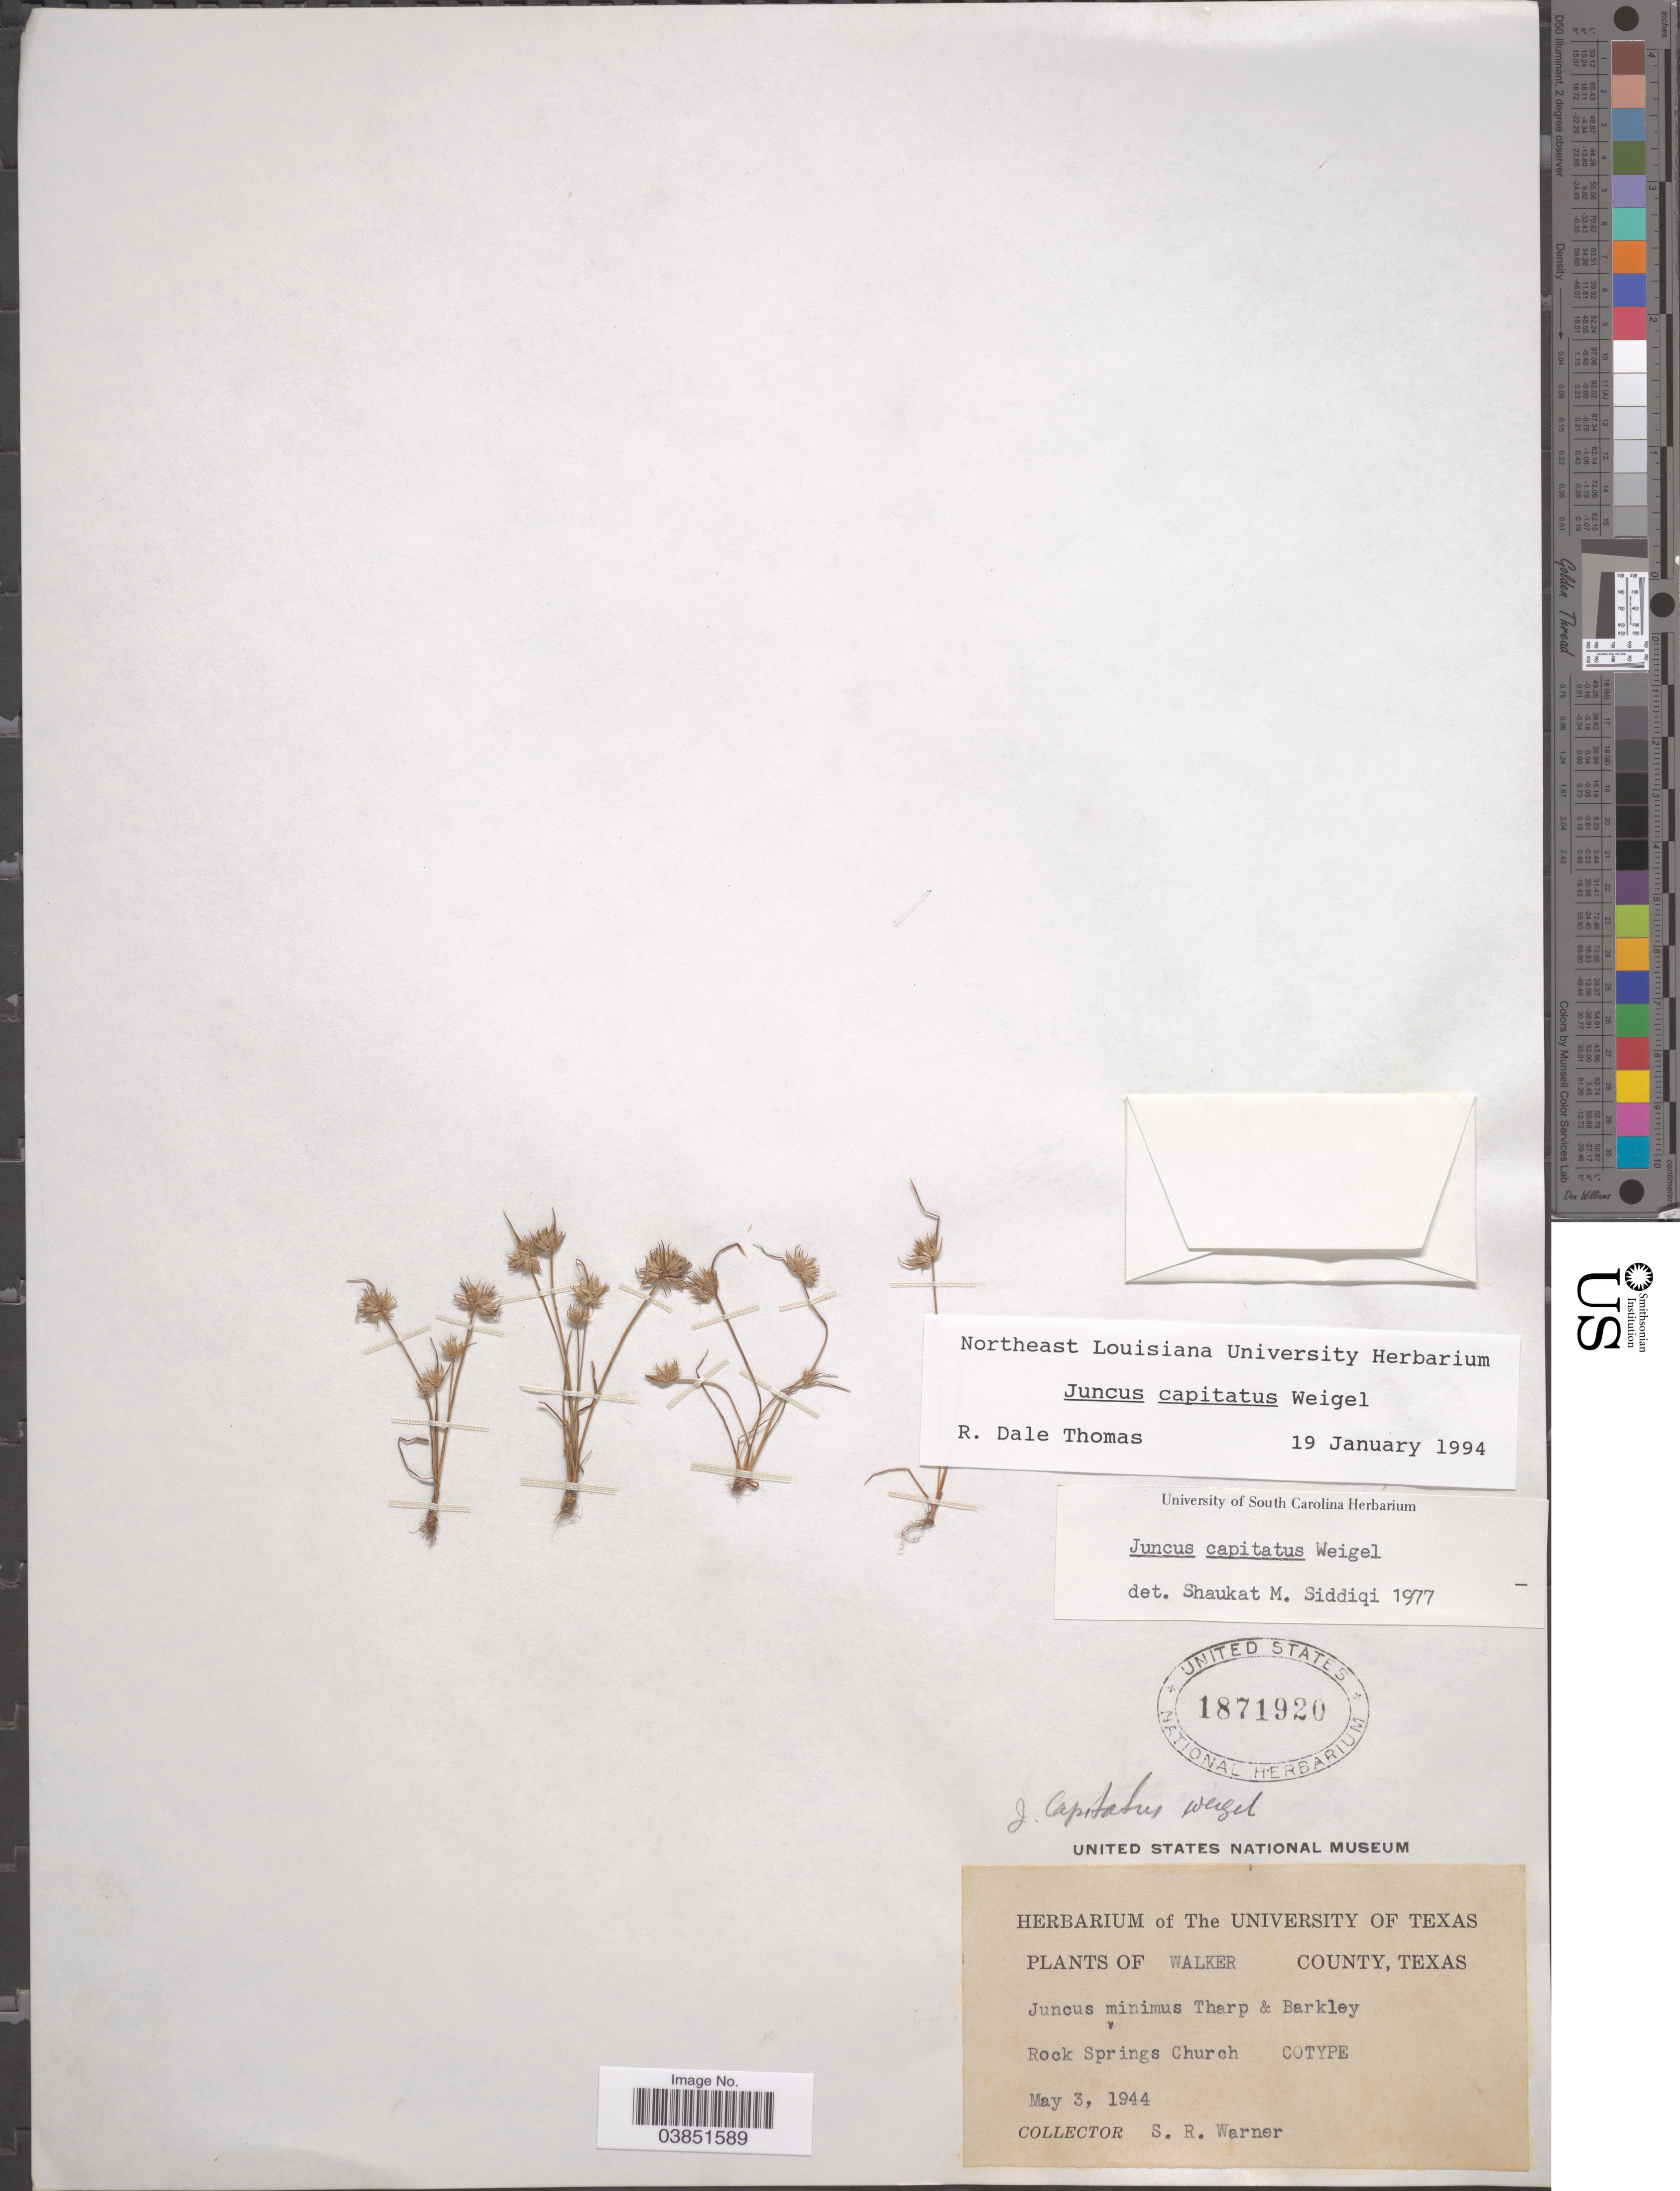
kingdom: Plantae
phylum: Tracheophyta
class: Liliopsida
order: Poales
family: Juncaceae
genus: Juncus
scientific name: Juncus capitatus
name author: Weigel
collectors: S. Warner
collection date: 1944-05-03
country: United States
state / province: Texas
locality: Walker County. Rock Springs Church.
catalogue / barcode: US 1871920